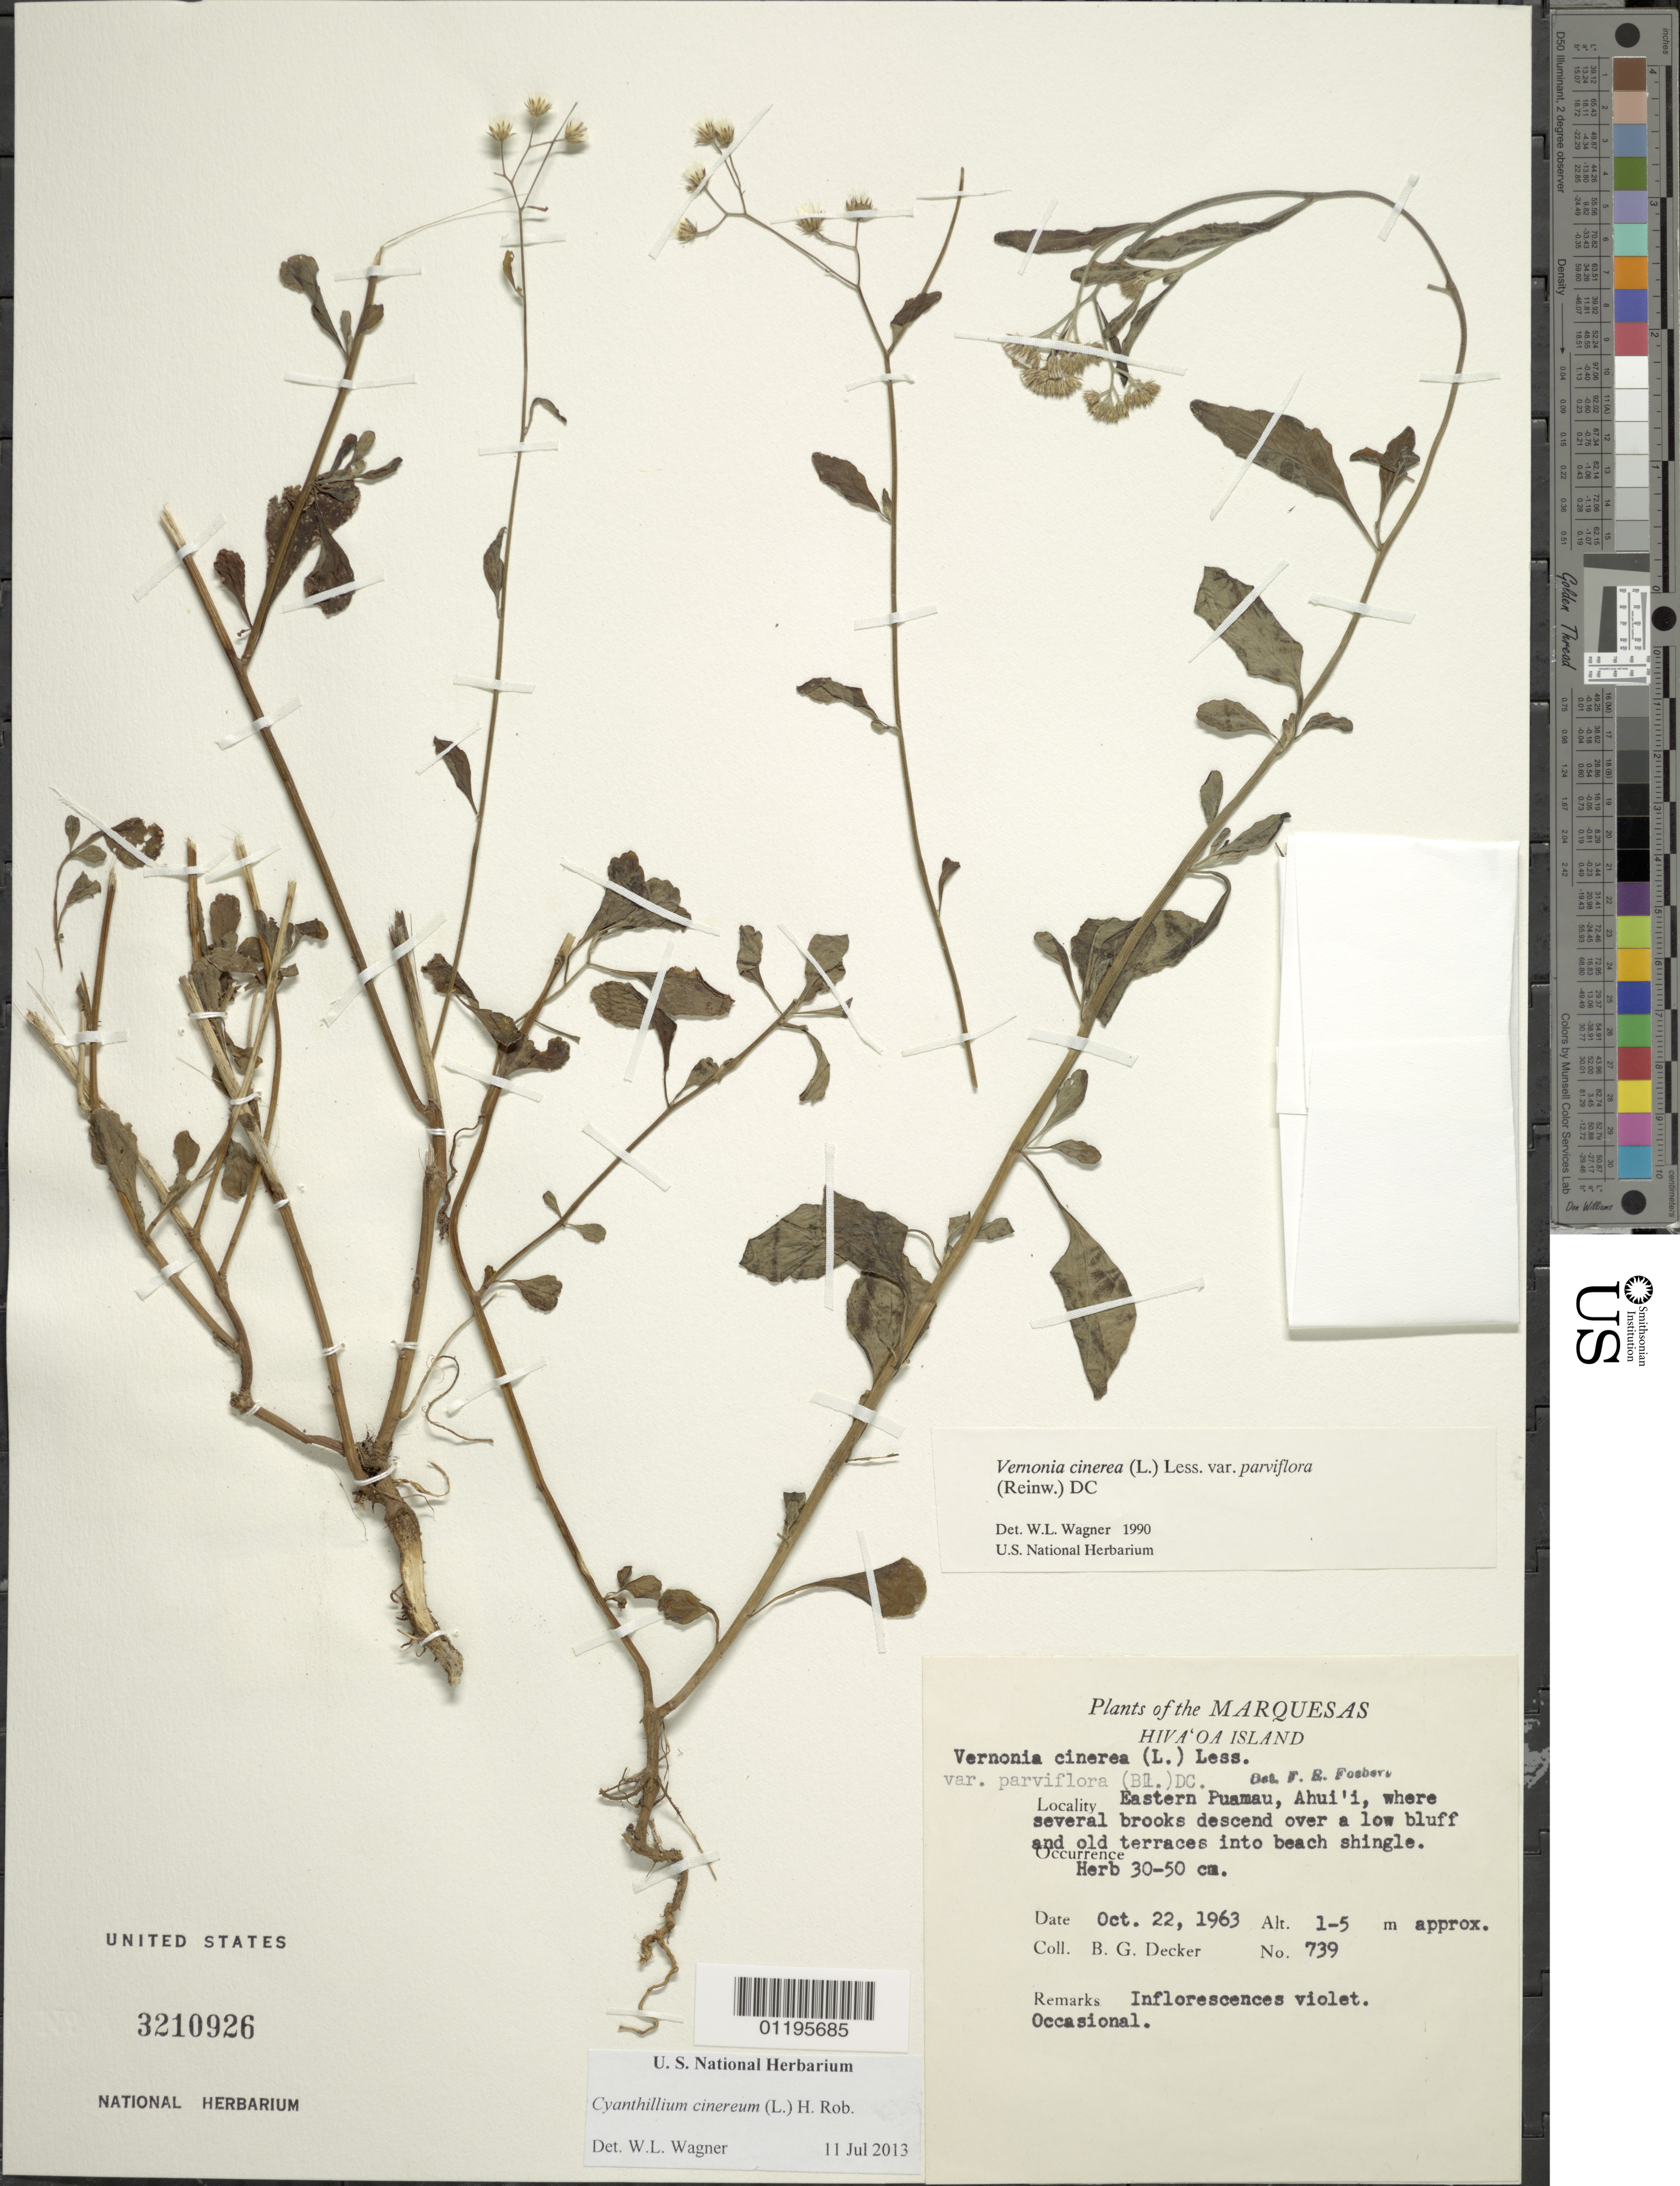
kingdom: Plantae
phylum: Tracheophyta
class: Magnoliopsida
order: Asterales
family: Asteraceae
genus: Cyanthillium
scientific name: Cyanthillium cinereum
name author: (L.) H. Rob.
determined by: Wagner, W. L., (BOT), Smithsonian Institution - National Museum of Natural History (UNITED STATES)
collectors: B. G. Decker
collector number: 739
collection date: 1963-10-22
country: French Polynesia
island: Hiva Oa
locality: E Puamau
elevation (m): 1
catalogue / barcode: US 3210926